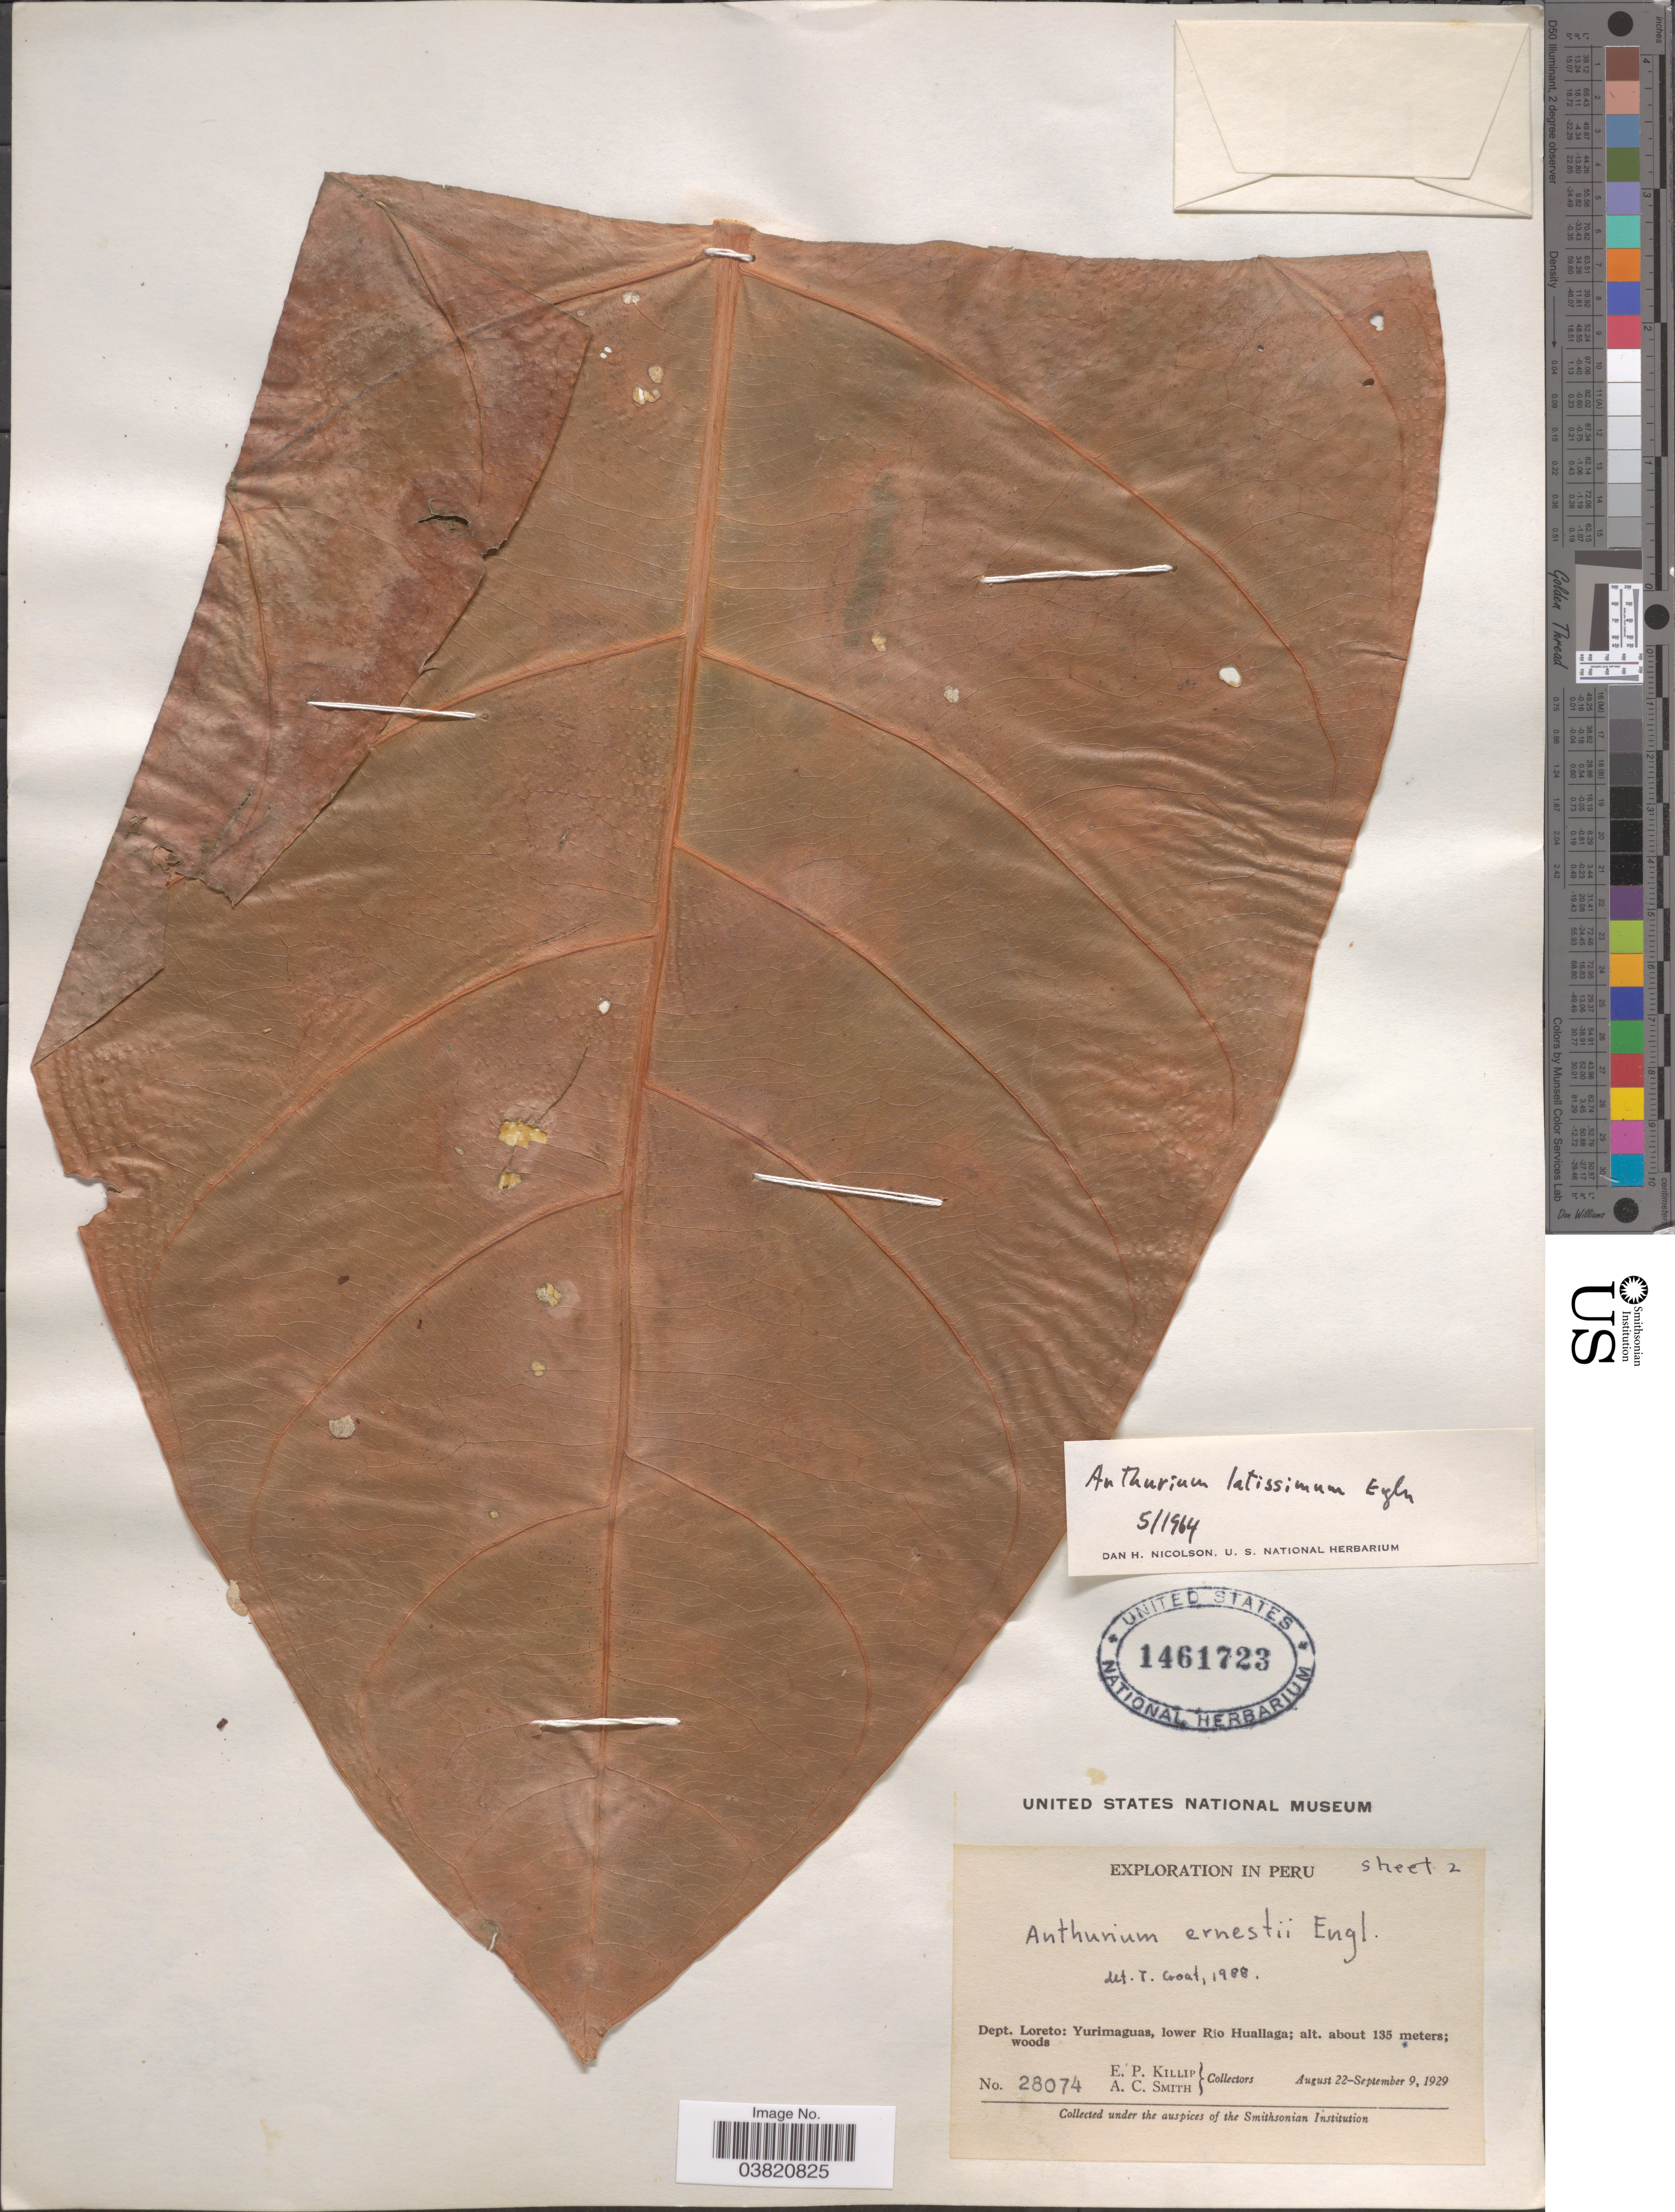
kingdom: Plantae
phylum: Tracheophyta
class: Liliopsida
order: Alismatales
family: Araceae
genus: Anthurium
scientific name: Anthurium eminens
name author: Schott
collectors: E. P. Killip & A. C. Smith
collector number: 28074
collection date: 1929-08-22/1929-09-09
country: Peru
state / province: Loreto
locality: Dept. Loreto: Yurimaguas, lower Río Huallaga.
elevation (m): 135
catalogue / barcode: US 1461723